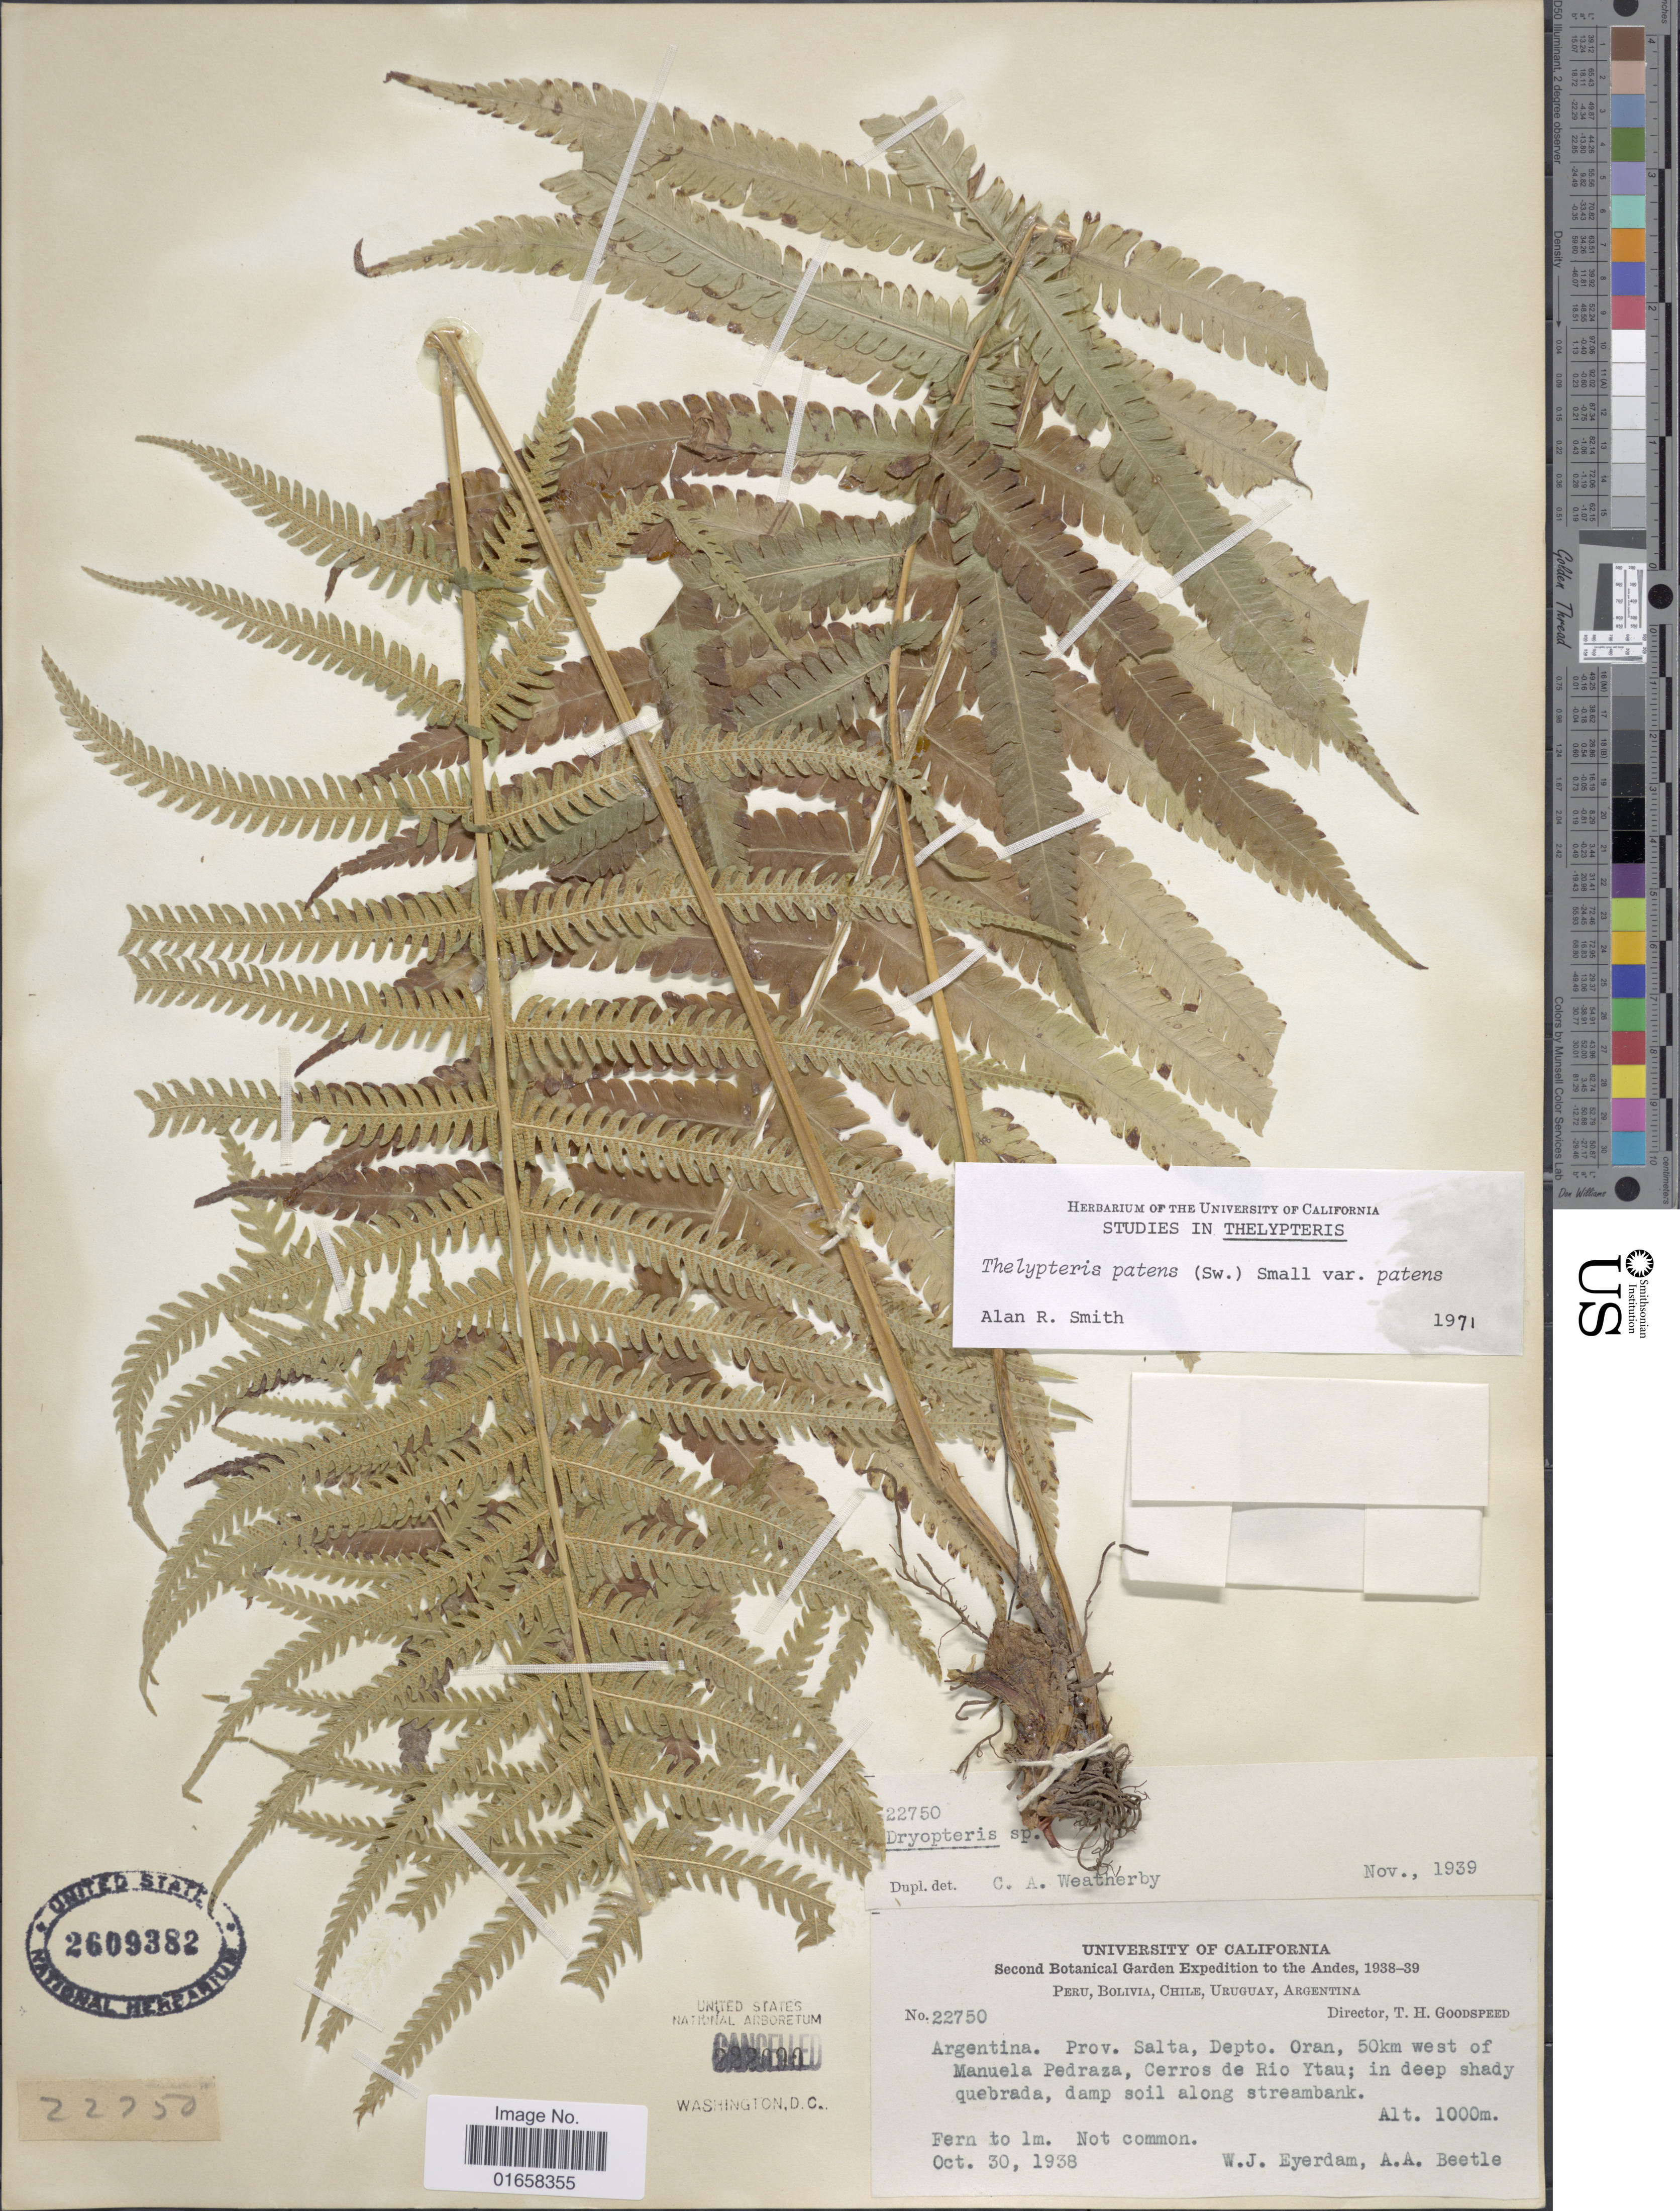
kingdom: Plantae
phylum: Tracheophyta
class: Polypodiopsida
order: Polypodiales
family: Thelypteridaceae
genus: Christella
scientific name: Christella patens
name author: (Sw.) Holttum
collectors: W. J. Eyerdam & A. A. Beetle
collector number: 22750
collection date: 1938-10-30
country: Argentina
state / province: Salta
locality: Prov. Salta, Depto. Oran, 50 km west of manuela Pedraza, Cerros de Rio Ytau.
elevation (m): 1000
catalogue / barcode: US 2609382